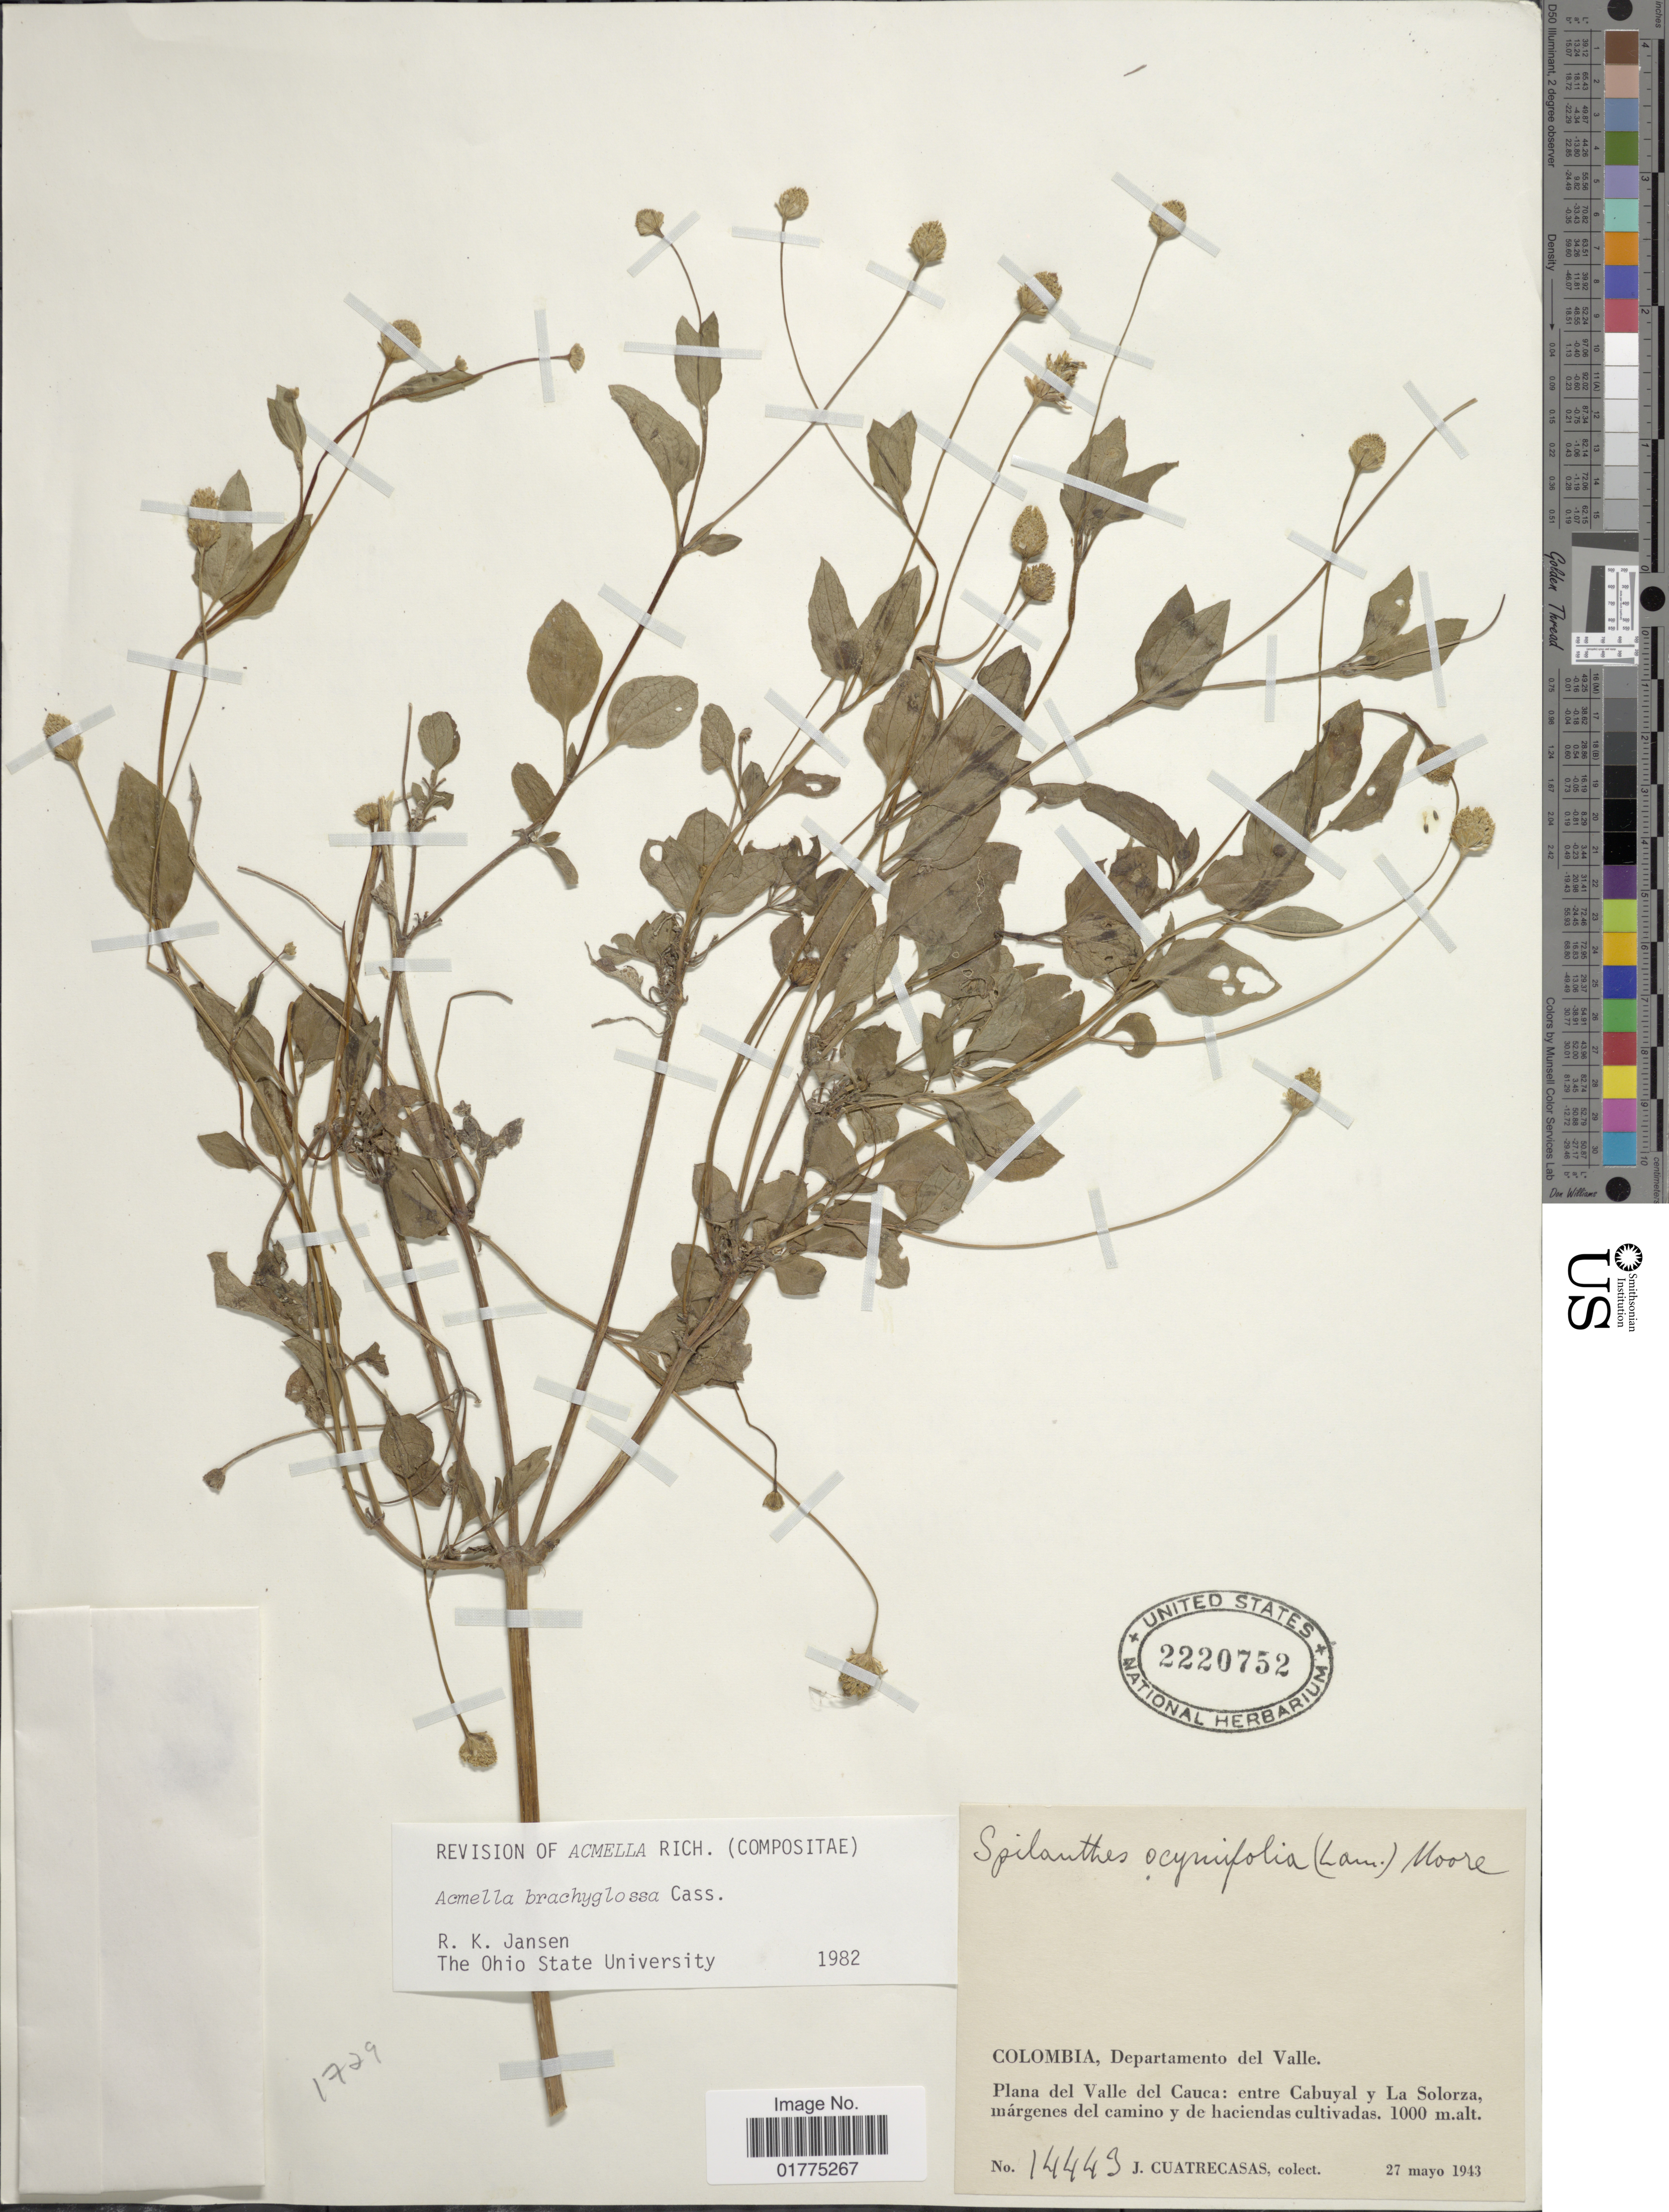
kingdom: Plantae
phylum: Tracheophyta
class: Magnoliopsida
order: Asterales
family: Asteraceae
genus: Acmella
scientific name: Acmella brachyglossa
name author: Cass.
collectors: J. Cuatrecasas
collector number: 14443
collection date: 1943-05-27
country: Colombia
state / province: Valle del Cauca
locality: Departamento del Valle, Plana del Valle del Cauca: entre Cabuyal y La Solorza, margenes del camino y de haciendas cultivadas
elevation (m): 1000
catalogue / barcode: US 2220752